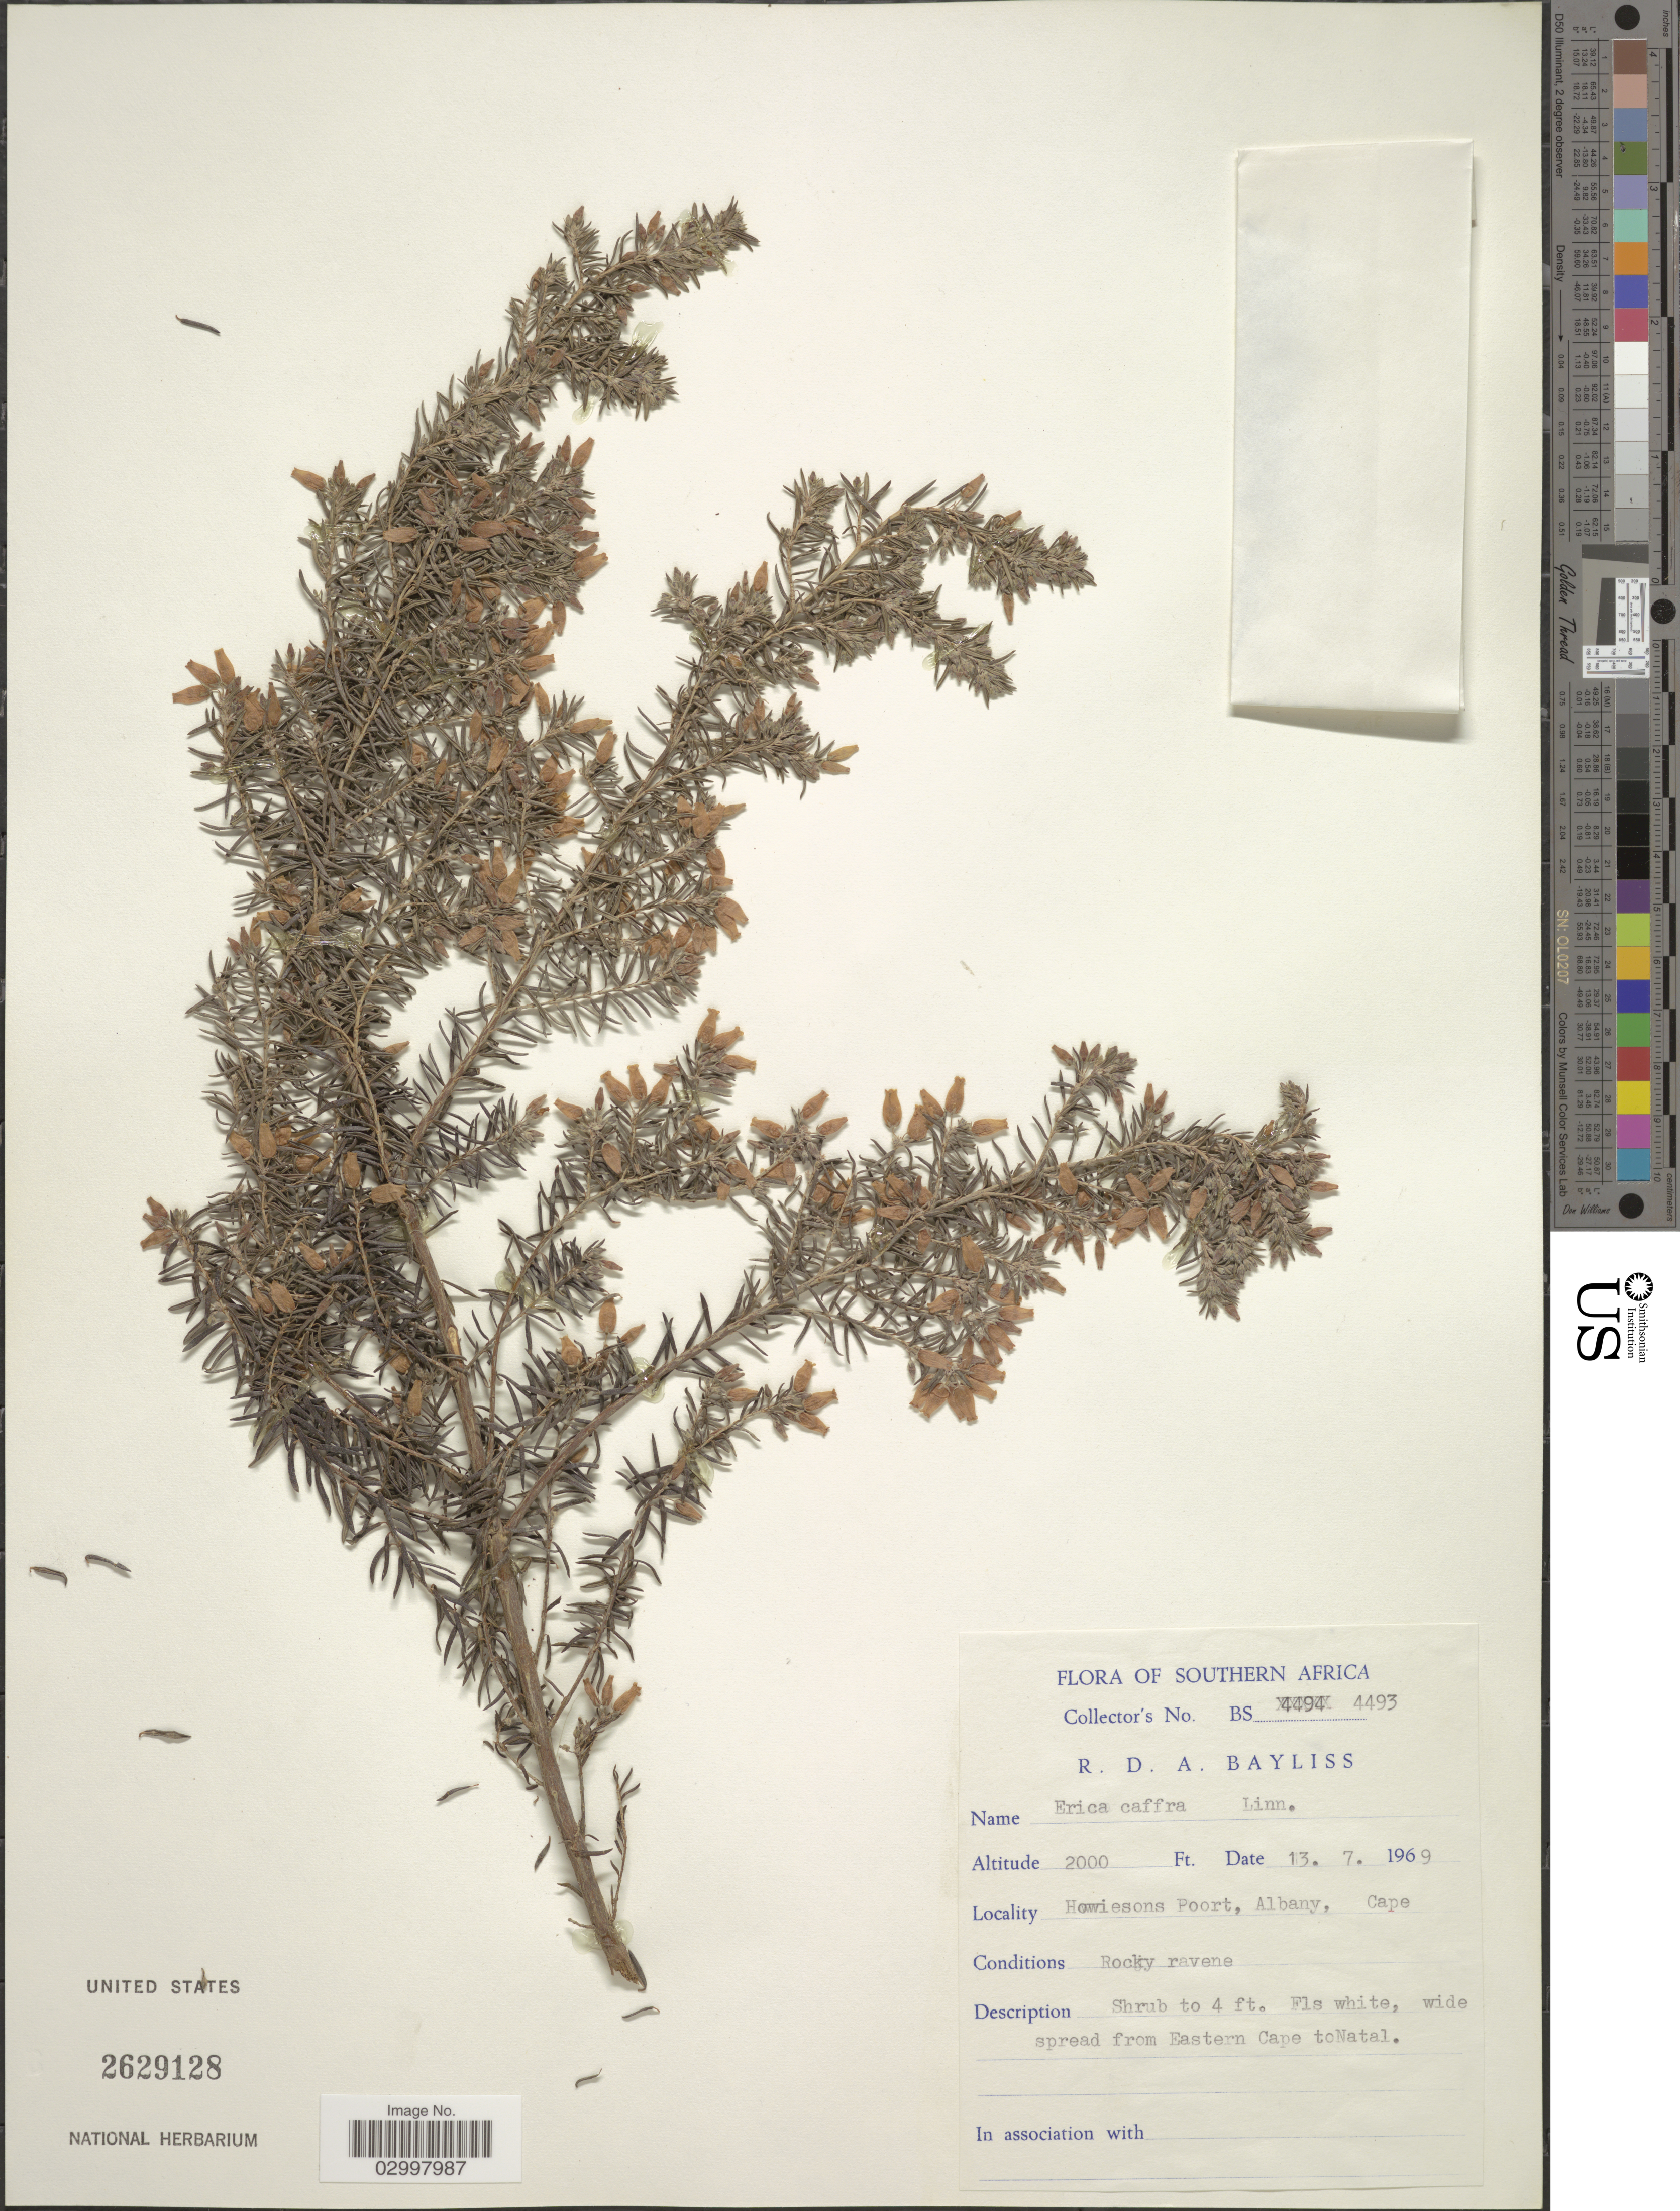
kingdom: Plantae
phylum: Tracheophyta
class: Magnoliopsida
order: Ericales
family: Ericaceae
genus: Erica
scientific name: Erica caffra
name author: L.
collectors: R. Bayliss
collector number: BS 4493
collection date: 1969-07-13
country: South Africa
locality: Howiesons Poort, Albany. Southern Africa.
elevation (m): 610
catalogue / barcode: US 2629128